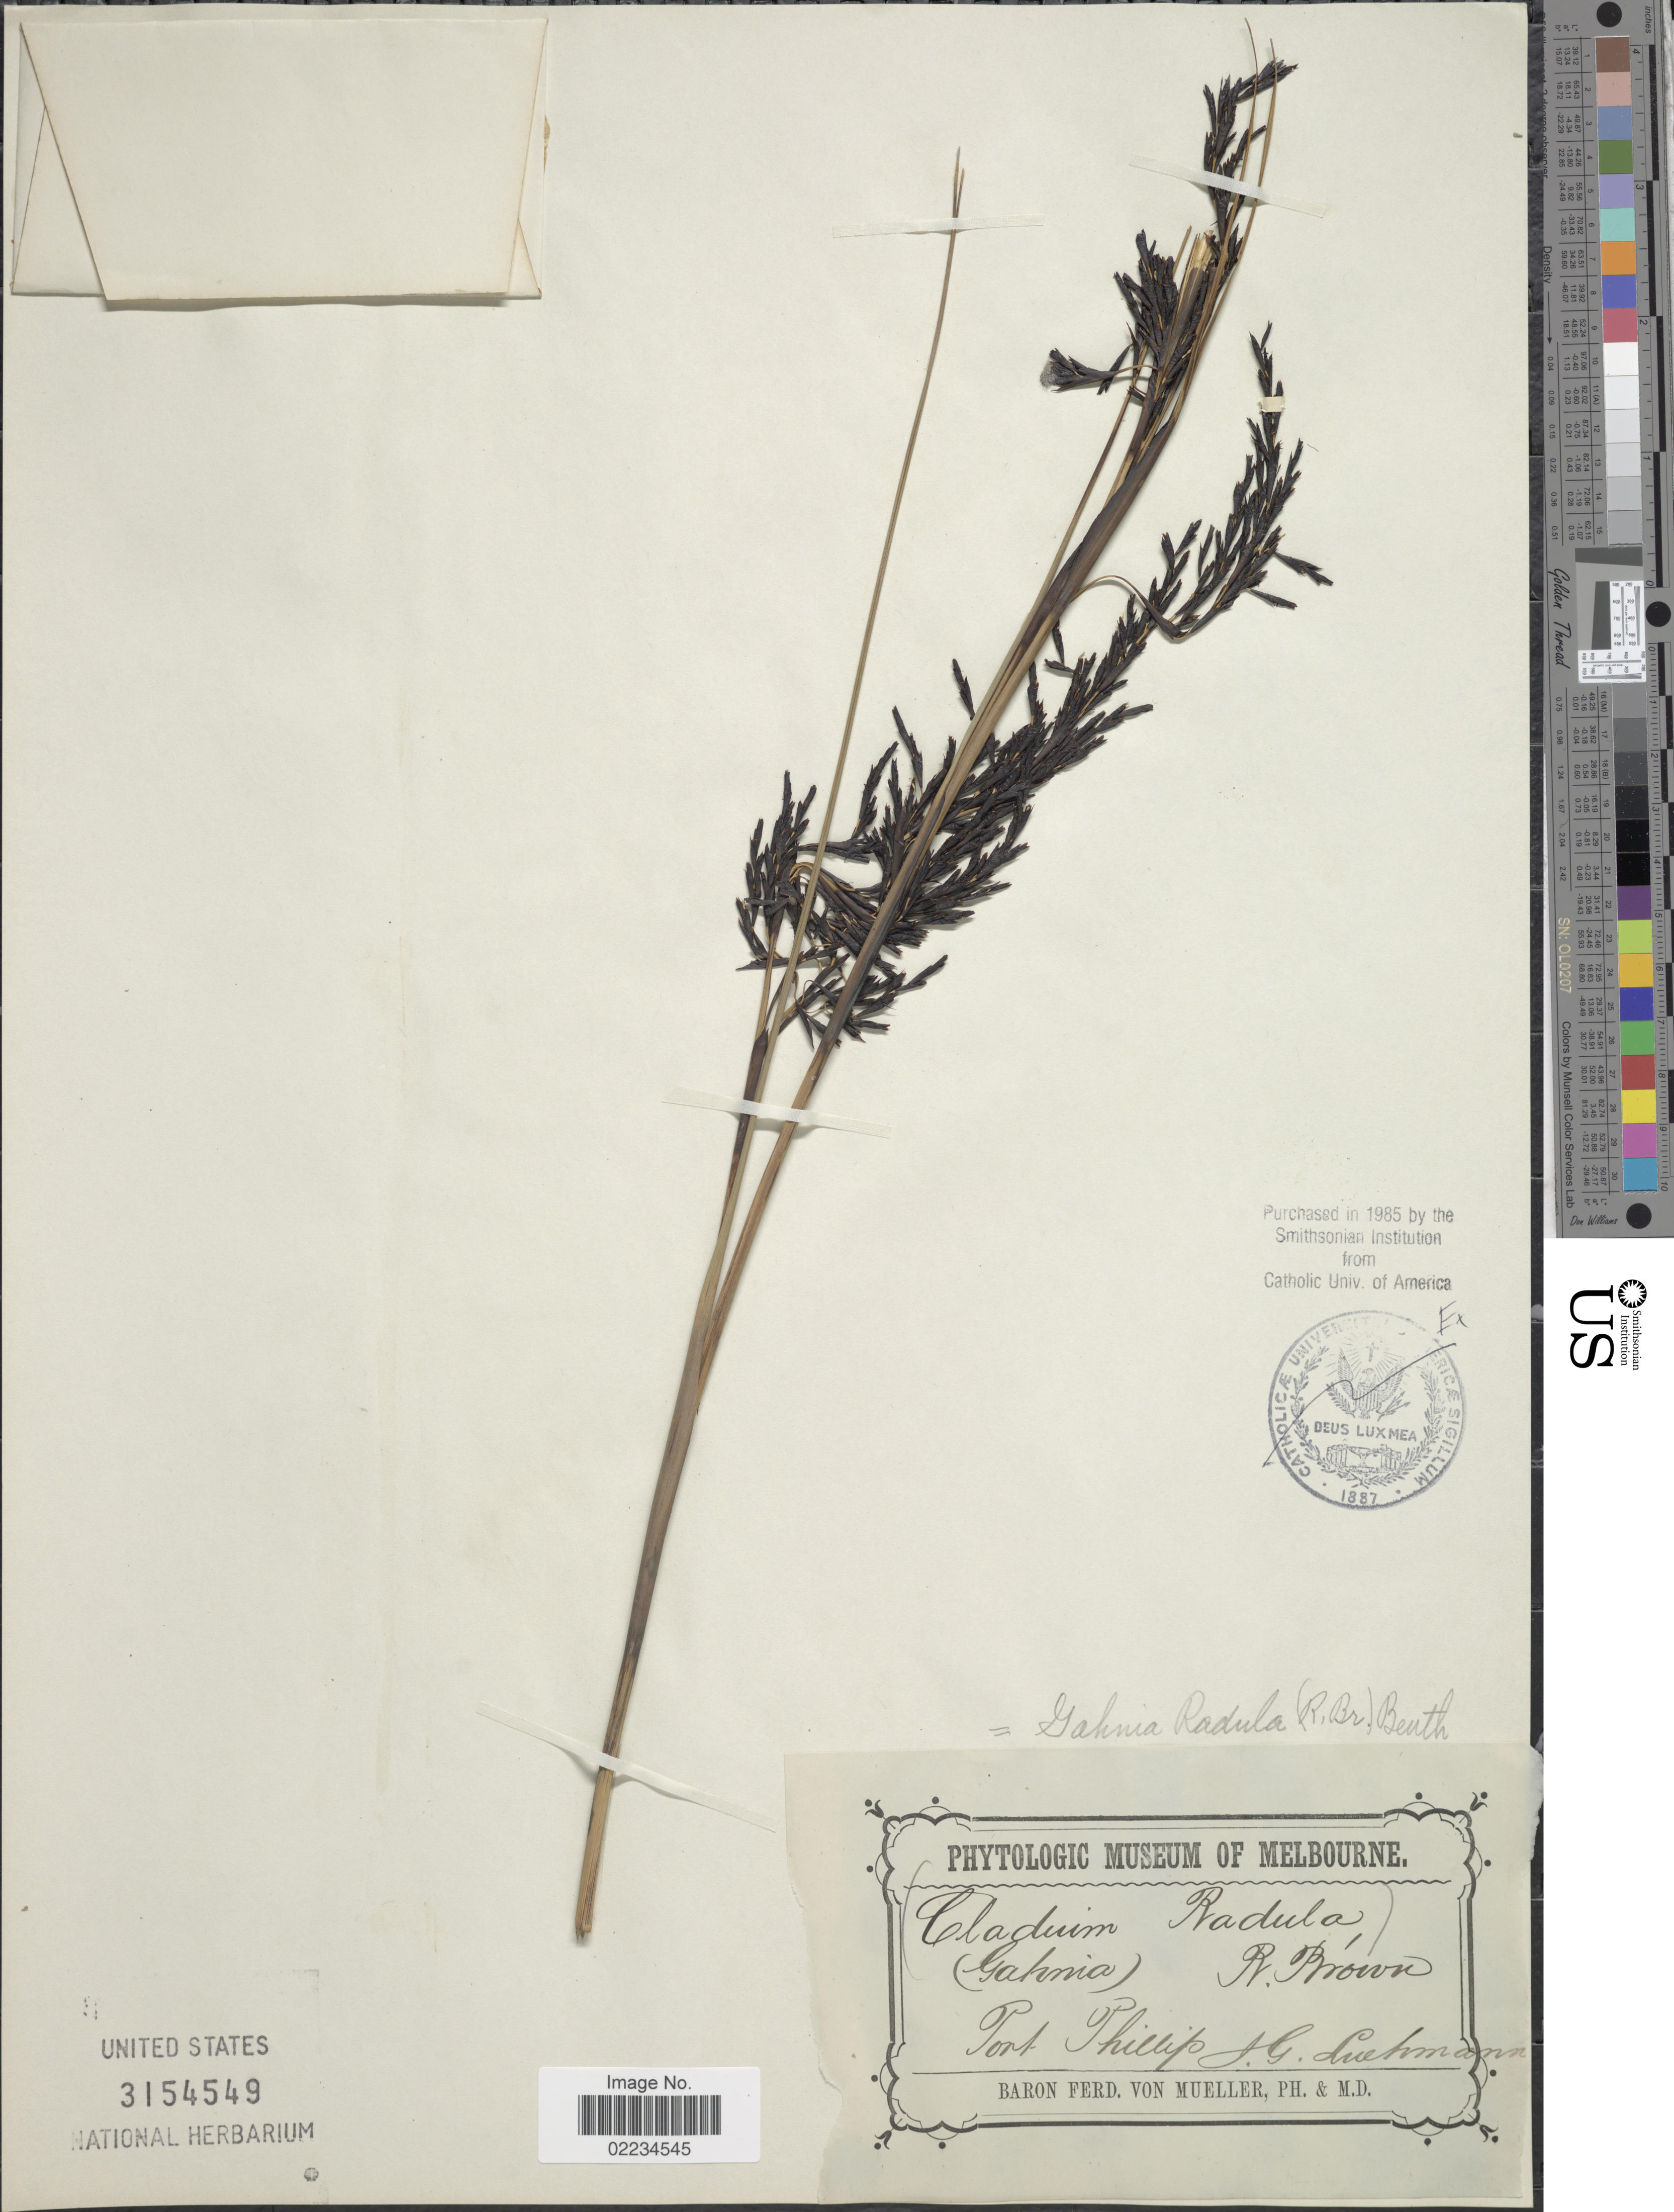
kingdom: Plantae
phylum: Tracheophyta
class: Liliopsida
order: Poales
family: Cyperaceae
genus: Gahnia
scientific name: Gahnia radula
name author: (R. Br.) Benth.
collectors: J. Luehmann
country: Australia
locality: Port Phillip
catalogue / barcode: US 3154549